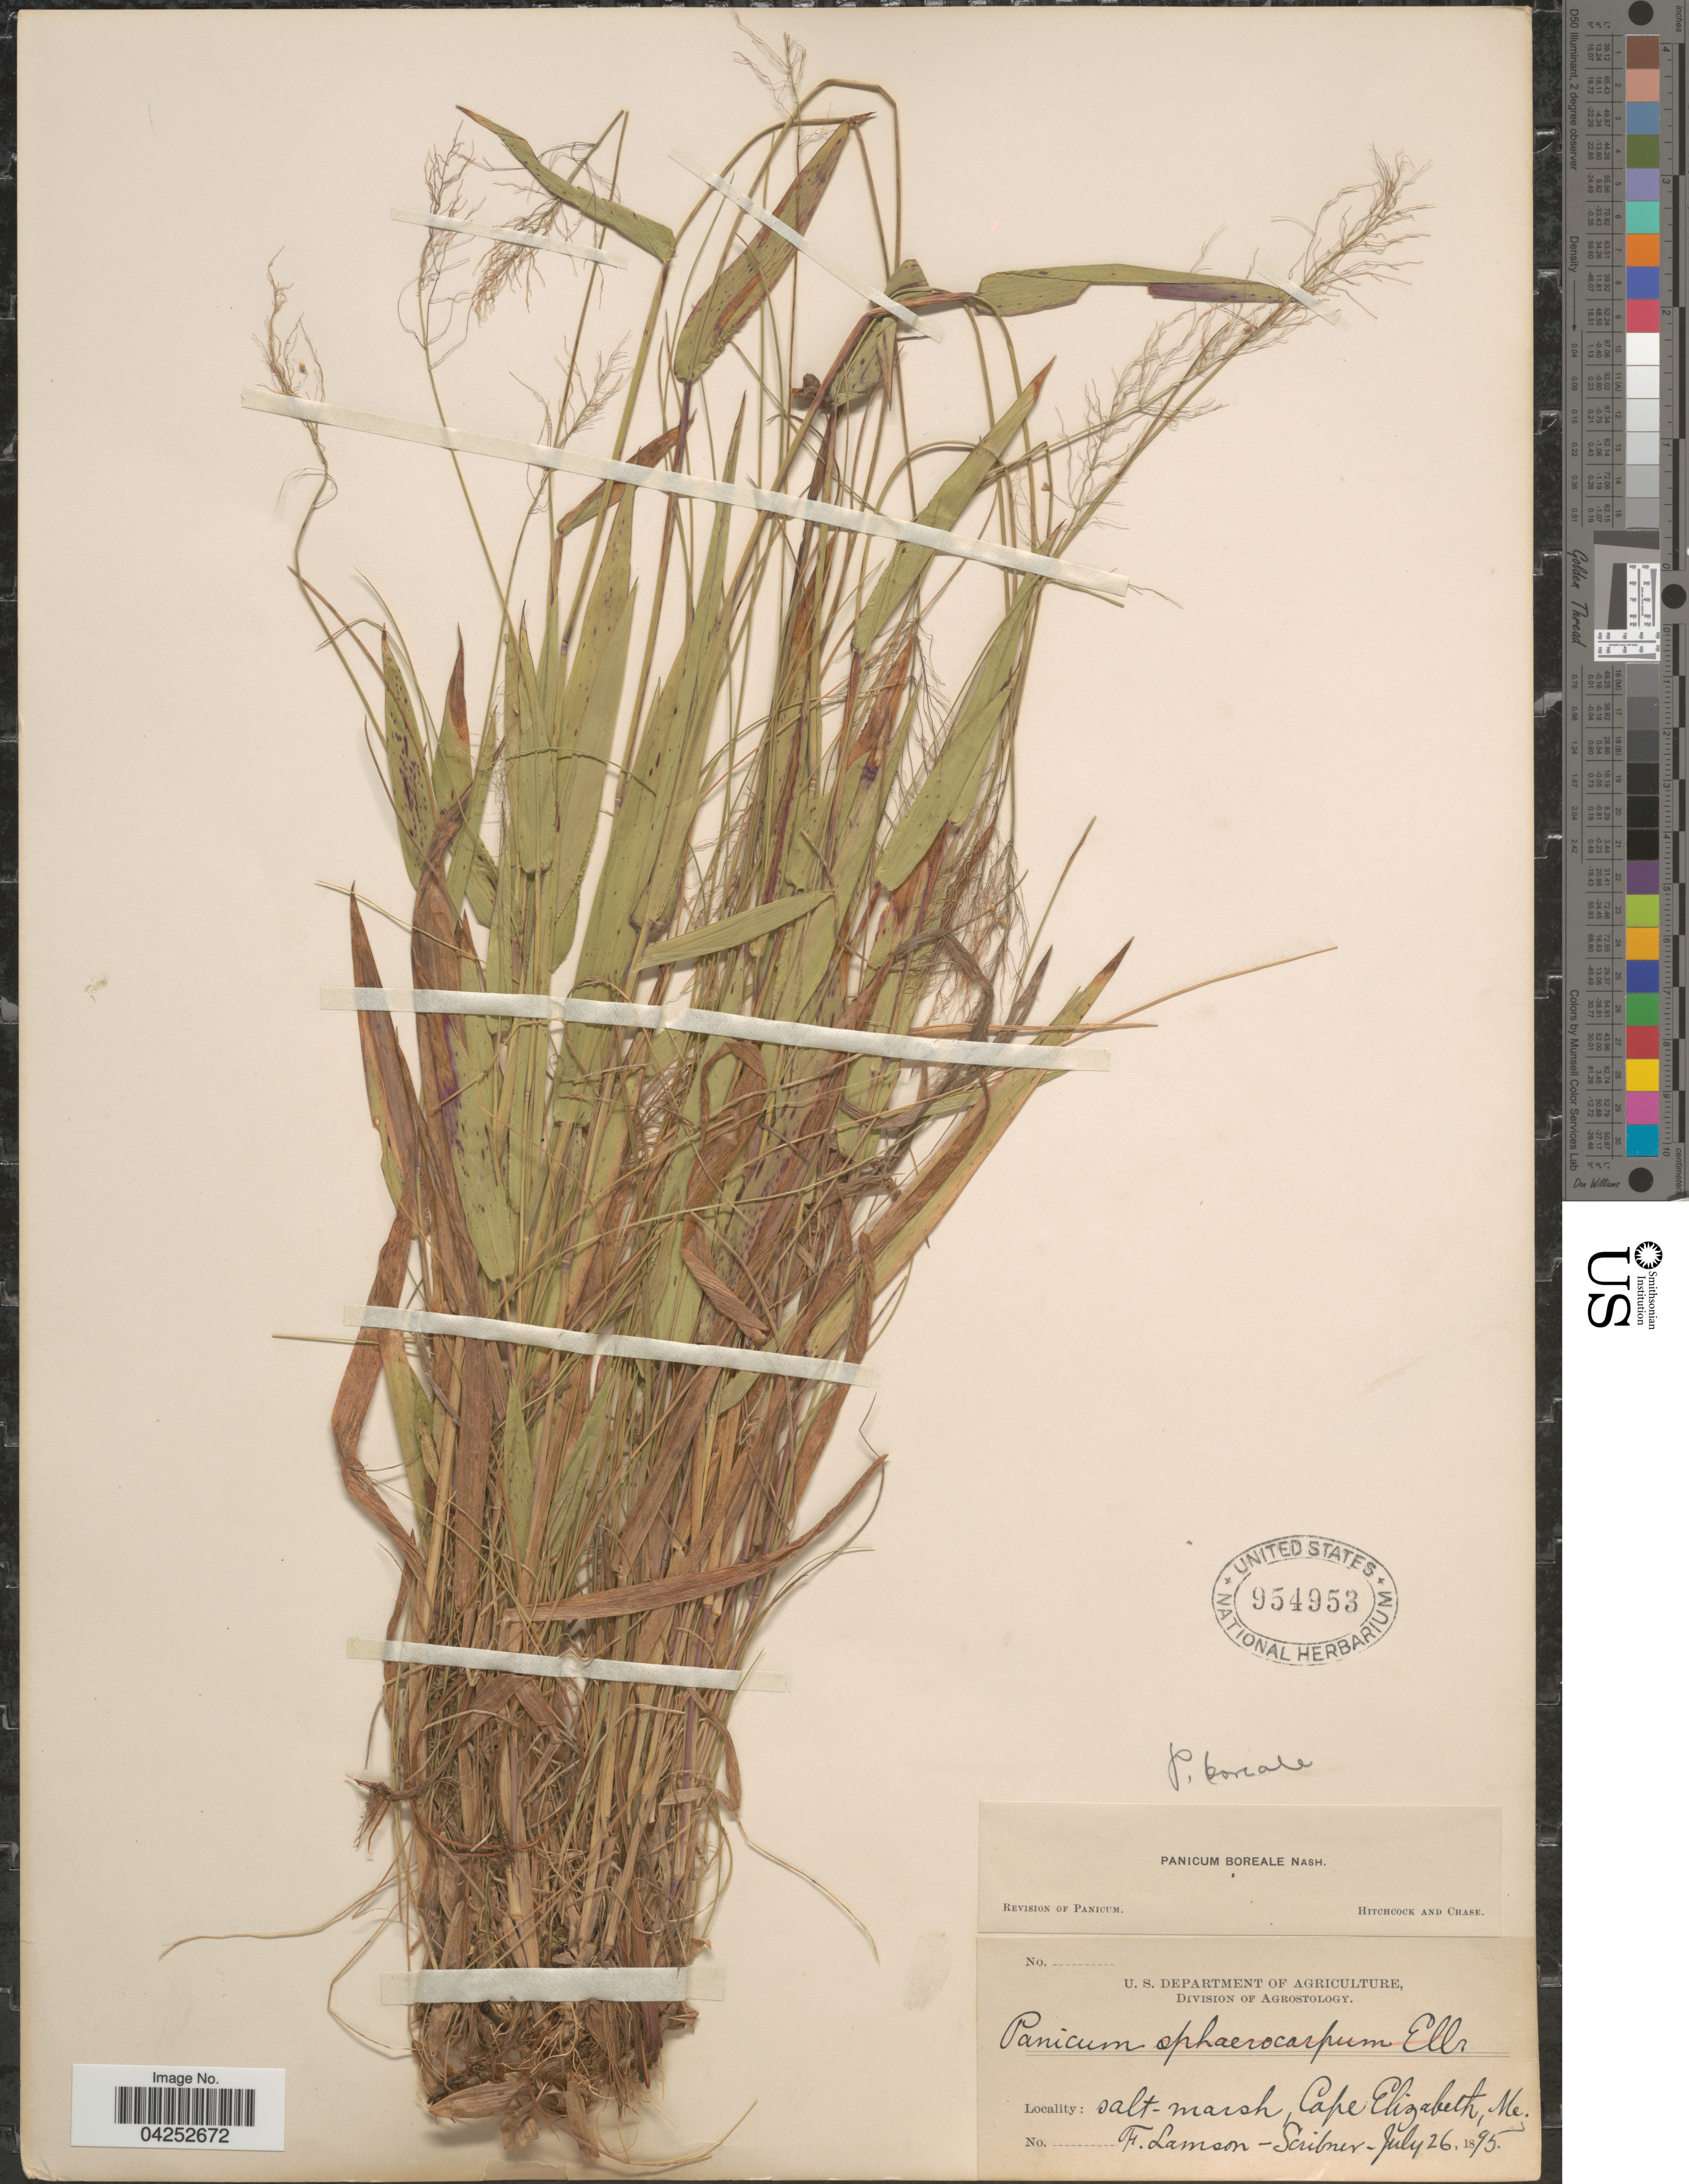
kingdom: Plantae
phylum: Tracheophyta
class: Liliopsida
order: Poales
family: Poaceae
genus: Dichanthelium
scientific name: Dichanthelium boreale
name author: (Nash) Freckmann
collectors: F. Lamson-Scribner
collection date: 1895-07-26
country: United States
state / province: Maine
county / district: Cumberland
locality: Cape Elizabeth.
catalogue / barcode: US 954953